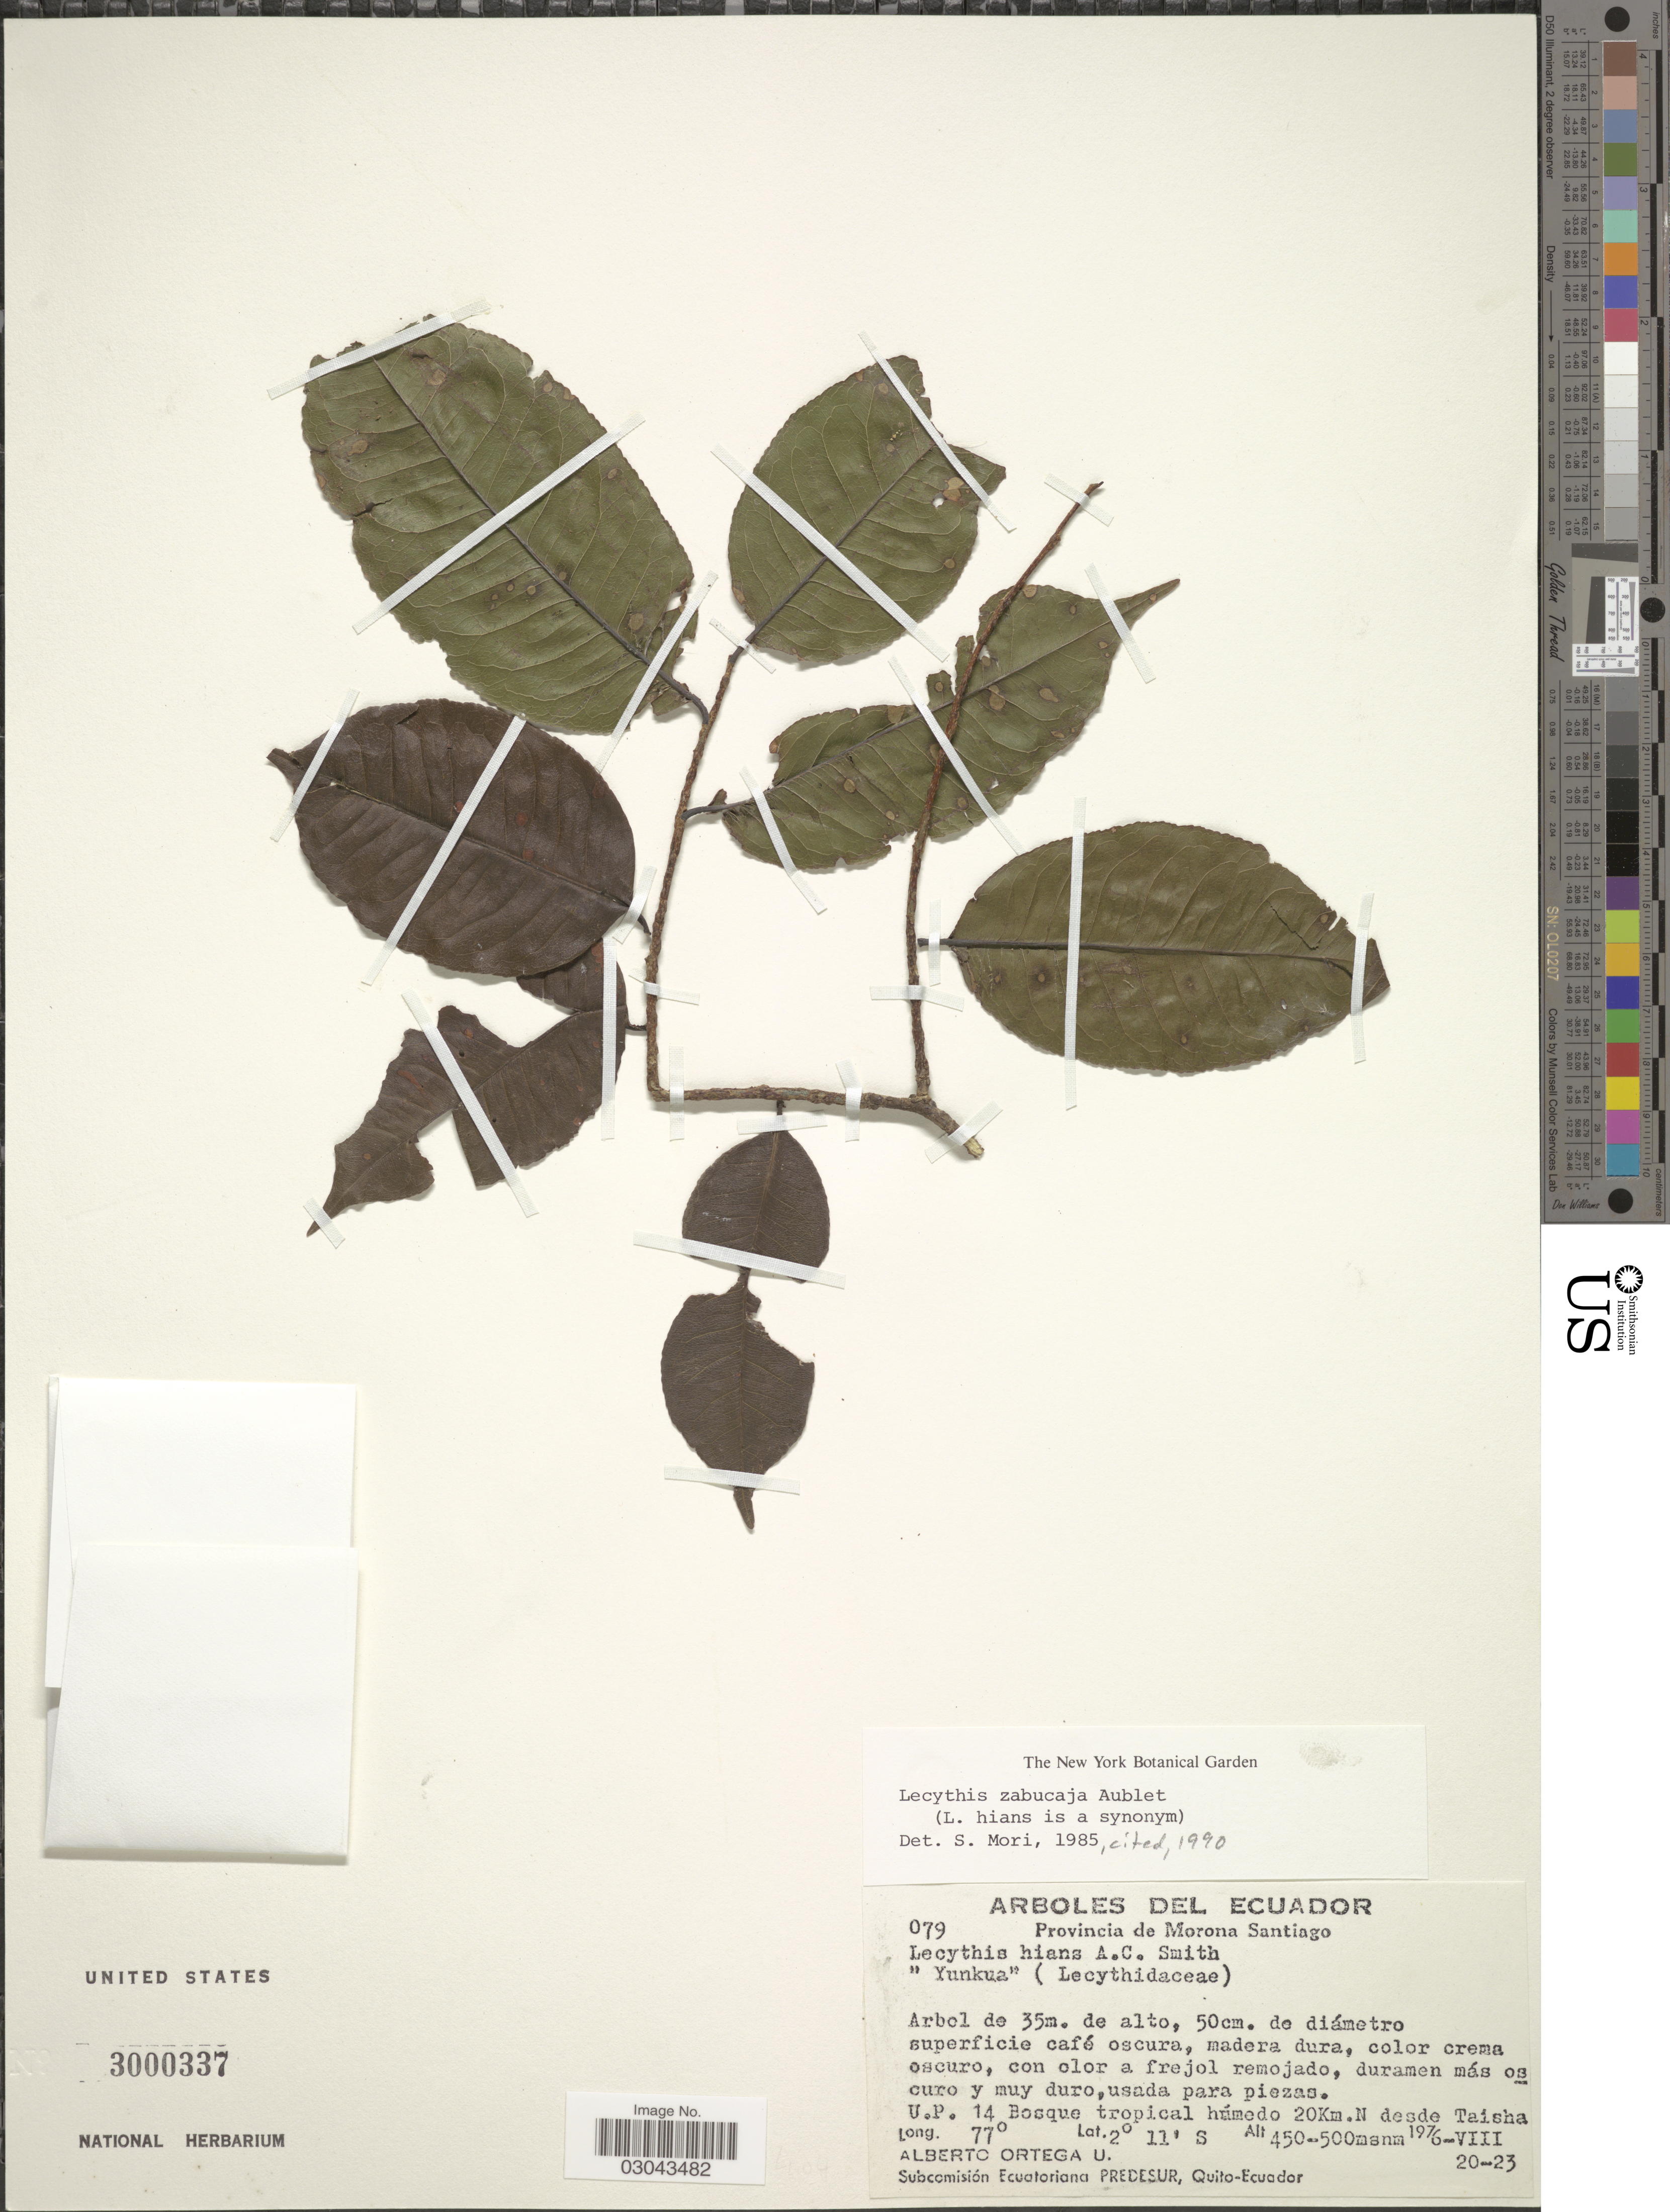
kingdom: Plantae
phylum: Tracheophyta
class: Magnoliopsida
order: Ericales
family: Lecythidaceae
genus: Lecythis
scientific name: Lecythis zabucajo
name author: Aubl.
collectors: A. T. Ortega U.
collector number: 079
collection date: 1976-08-20/1976-08-23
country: Ecuador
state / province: Morona-Santiago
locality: U.P. 14 Bosque tropical húmedo 20Km. N. desde Taísha.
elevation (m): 450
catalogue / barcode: US 3000337